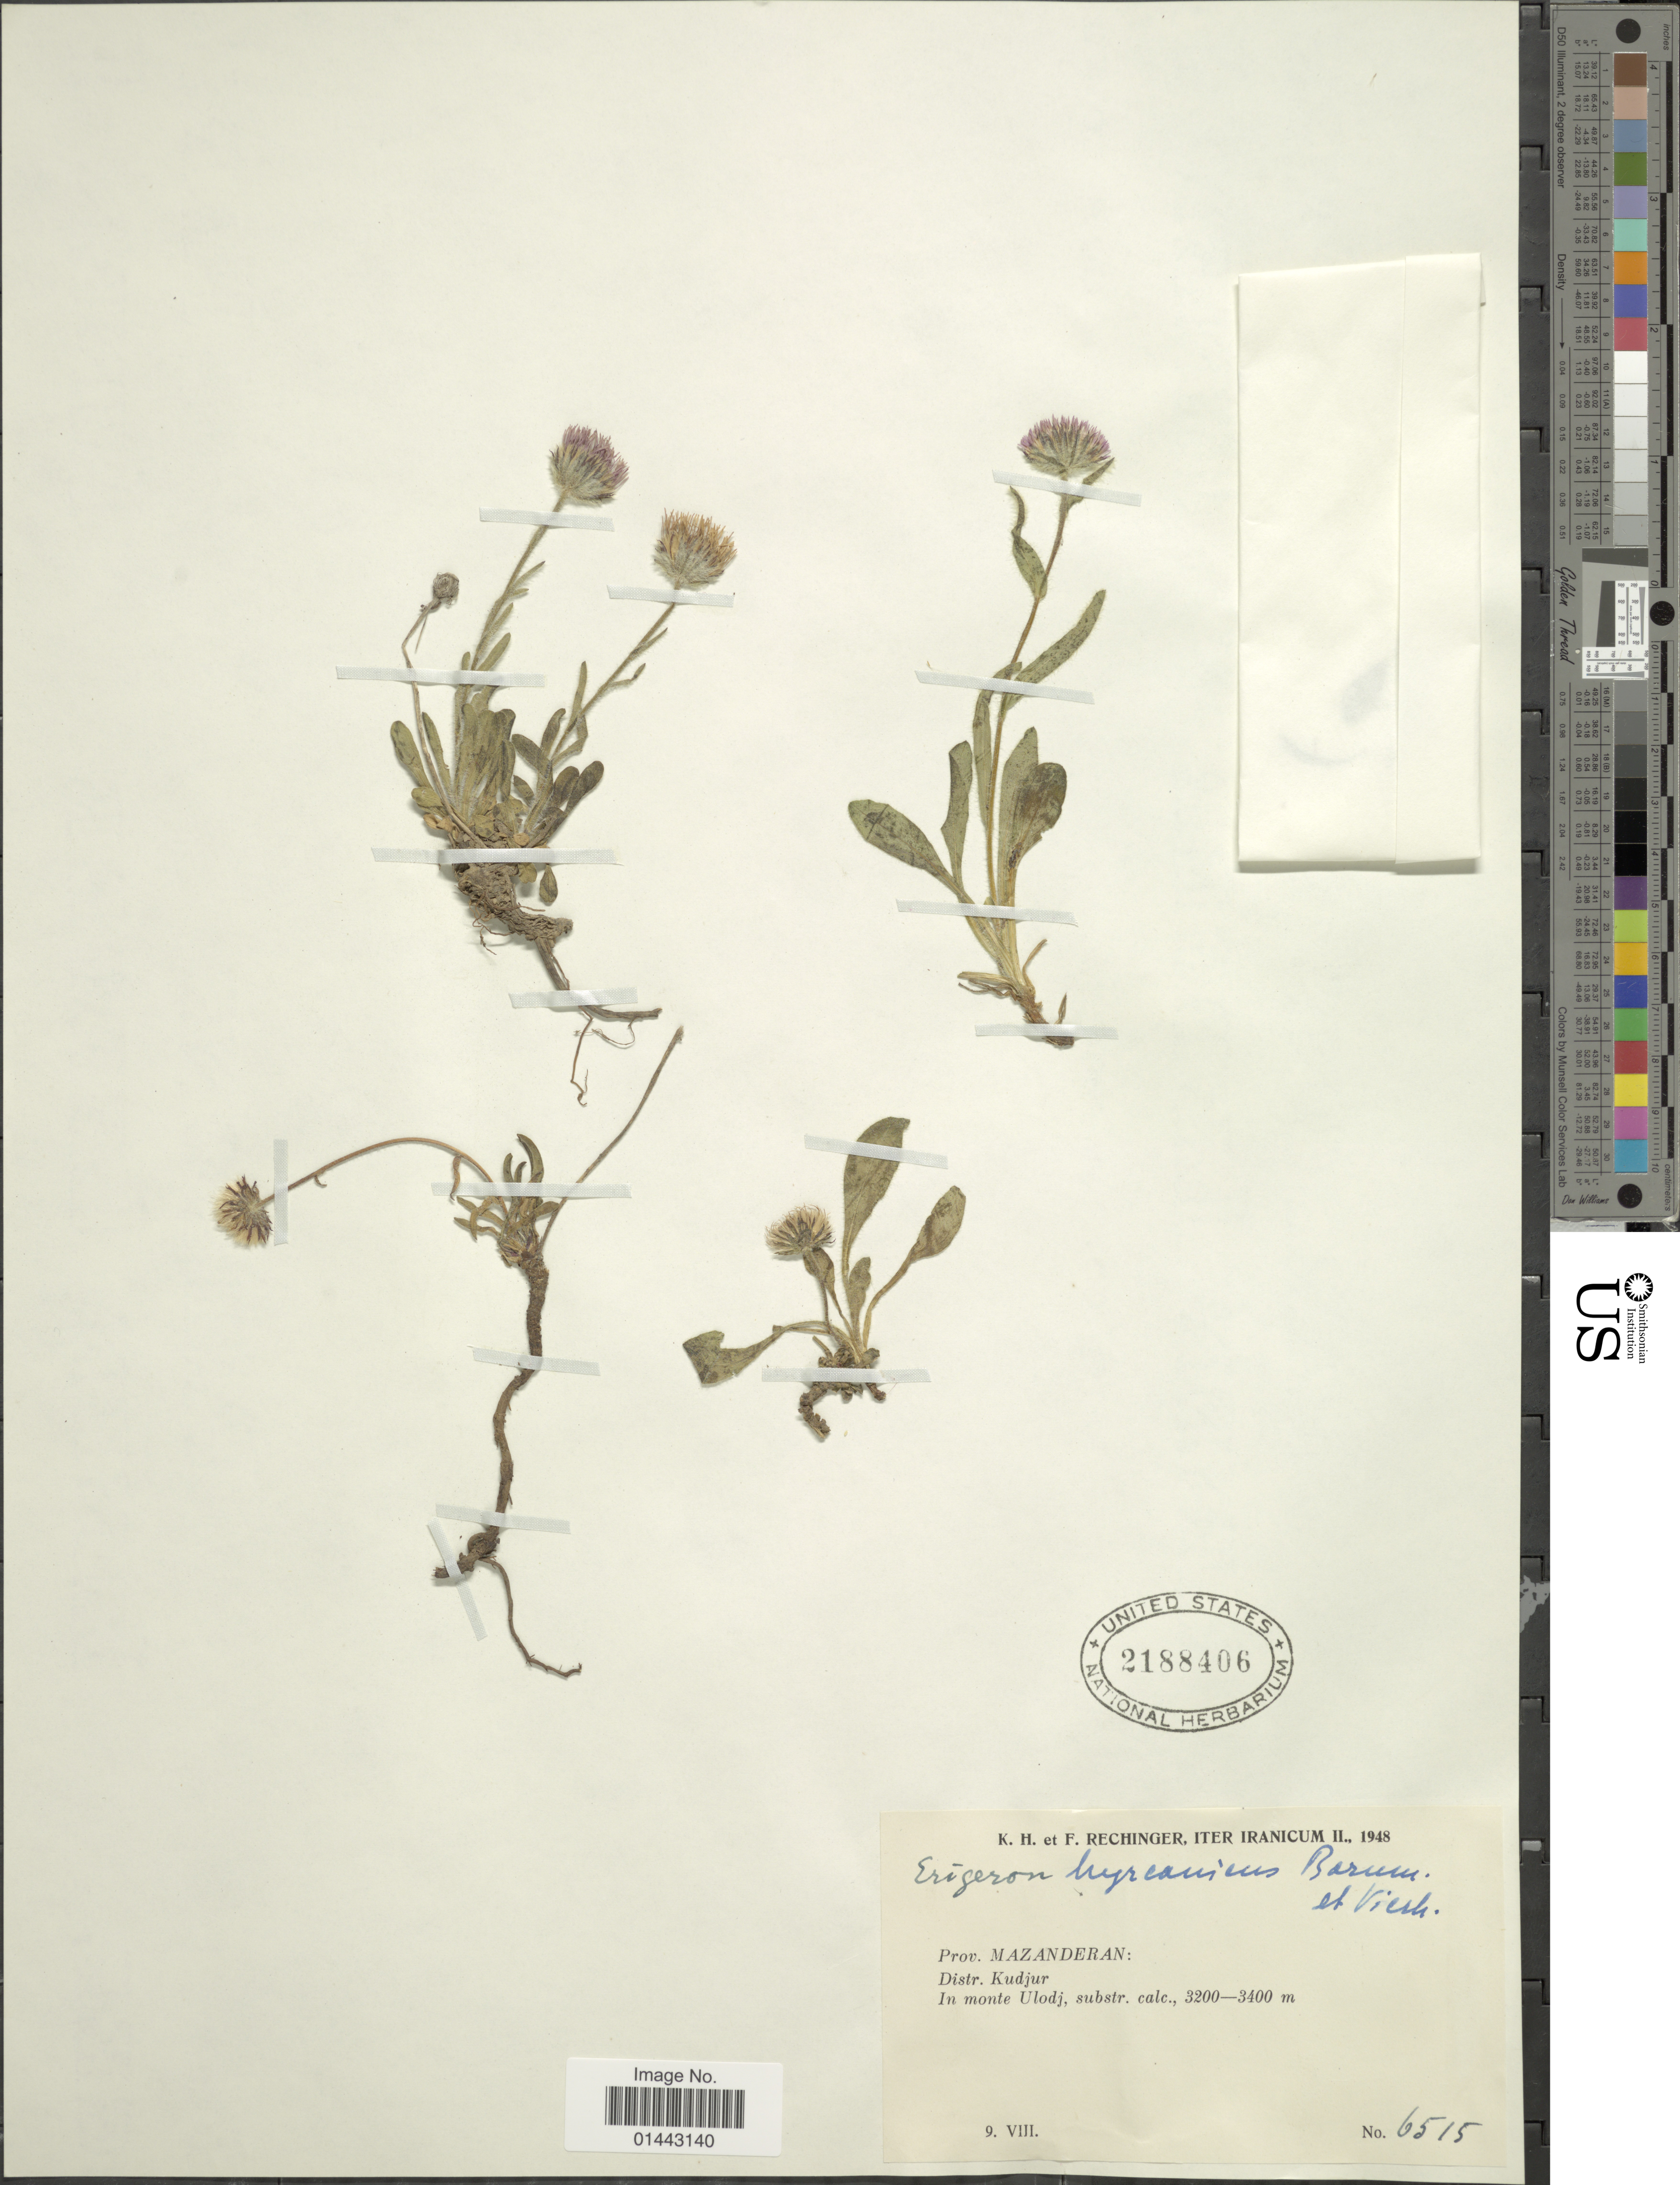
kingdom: Plantae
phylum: Tracheophyta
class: Magnoliopsida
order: Asterales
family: Asteraceae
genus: Erigeron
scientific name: Erigeron hircianus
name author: Degen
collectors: K. H. Rechinger & F. Rechinger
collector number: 6515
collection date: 1948-08-09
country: Iran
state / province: Mazandaran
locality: Prov.: Mazanderan: Distr. Kudjur, in monte Ulodj.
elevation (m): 3200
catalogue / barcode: US 2188406